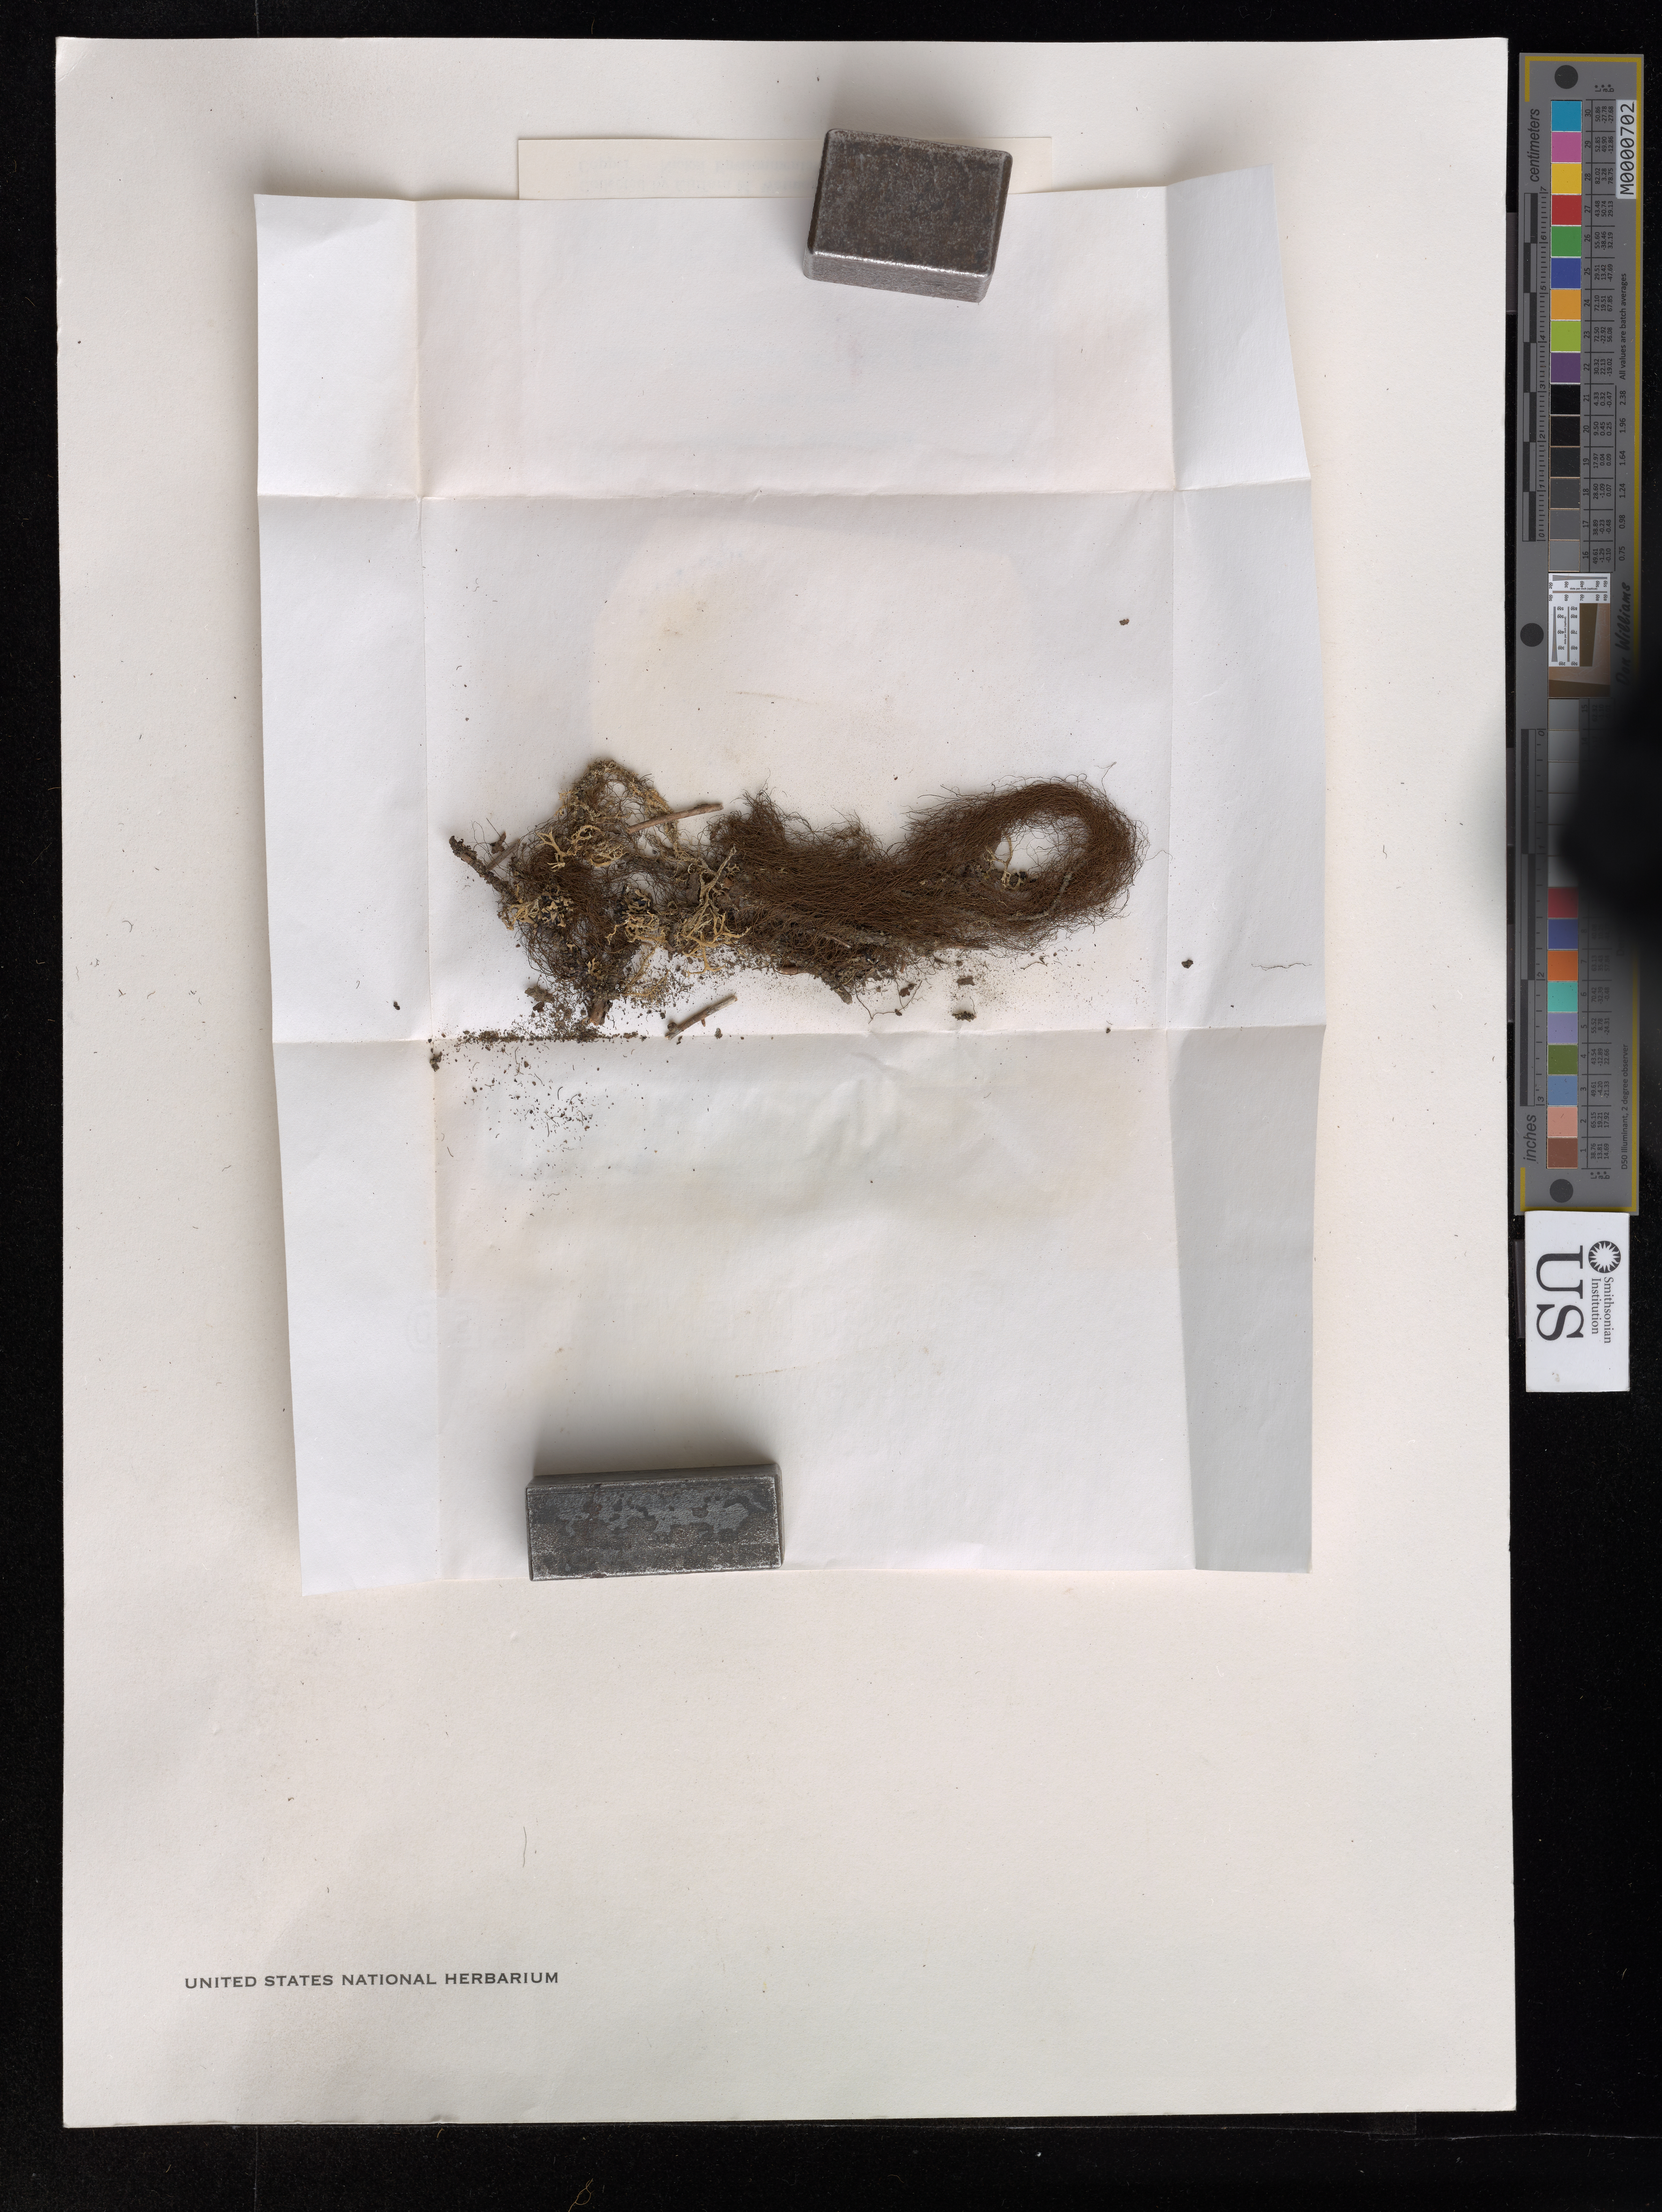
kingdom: Fungi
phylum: Ascomycota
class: Lecanoromycetes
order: Lecanorales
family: Parmeliaceae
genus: Bryoria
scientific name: Bryoria trichodes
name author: (Michx.) Brodo & D.Hawksw.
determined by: McMullin, R. Troy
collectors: C. Wetmore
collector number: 27596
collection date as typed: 13 Jun 1977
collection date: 1977-06-13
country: United States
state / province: Minnesota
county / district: St. Louis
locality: At Amax Mine site, 6 miles south of Babbitt. Sec 29, T60N R12W.